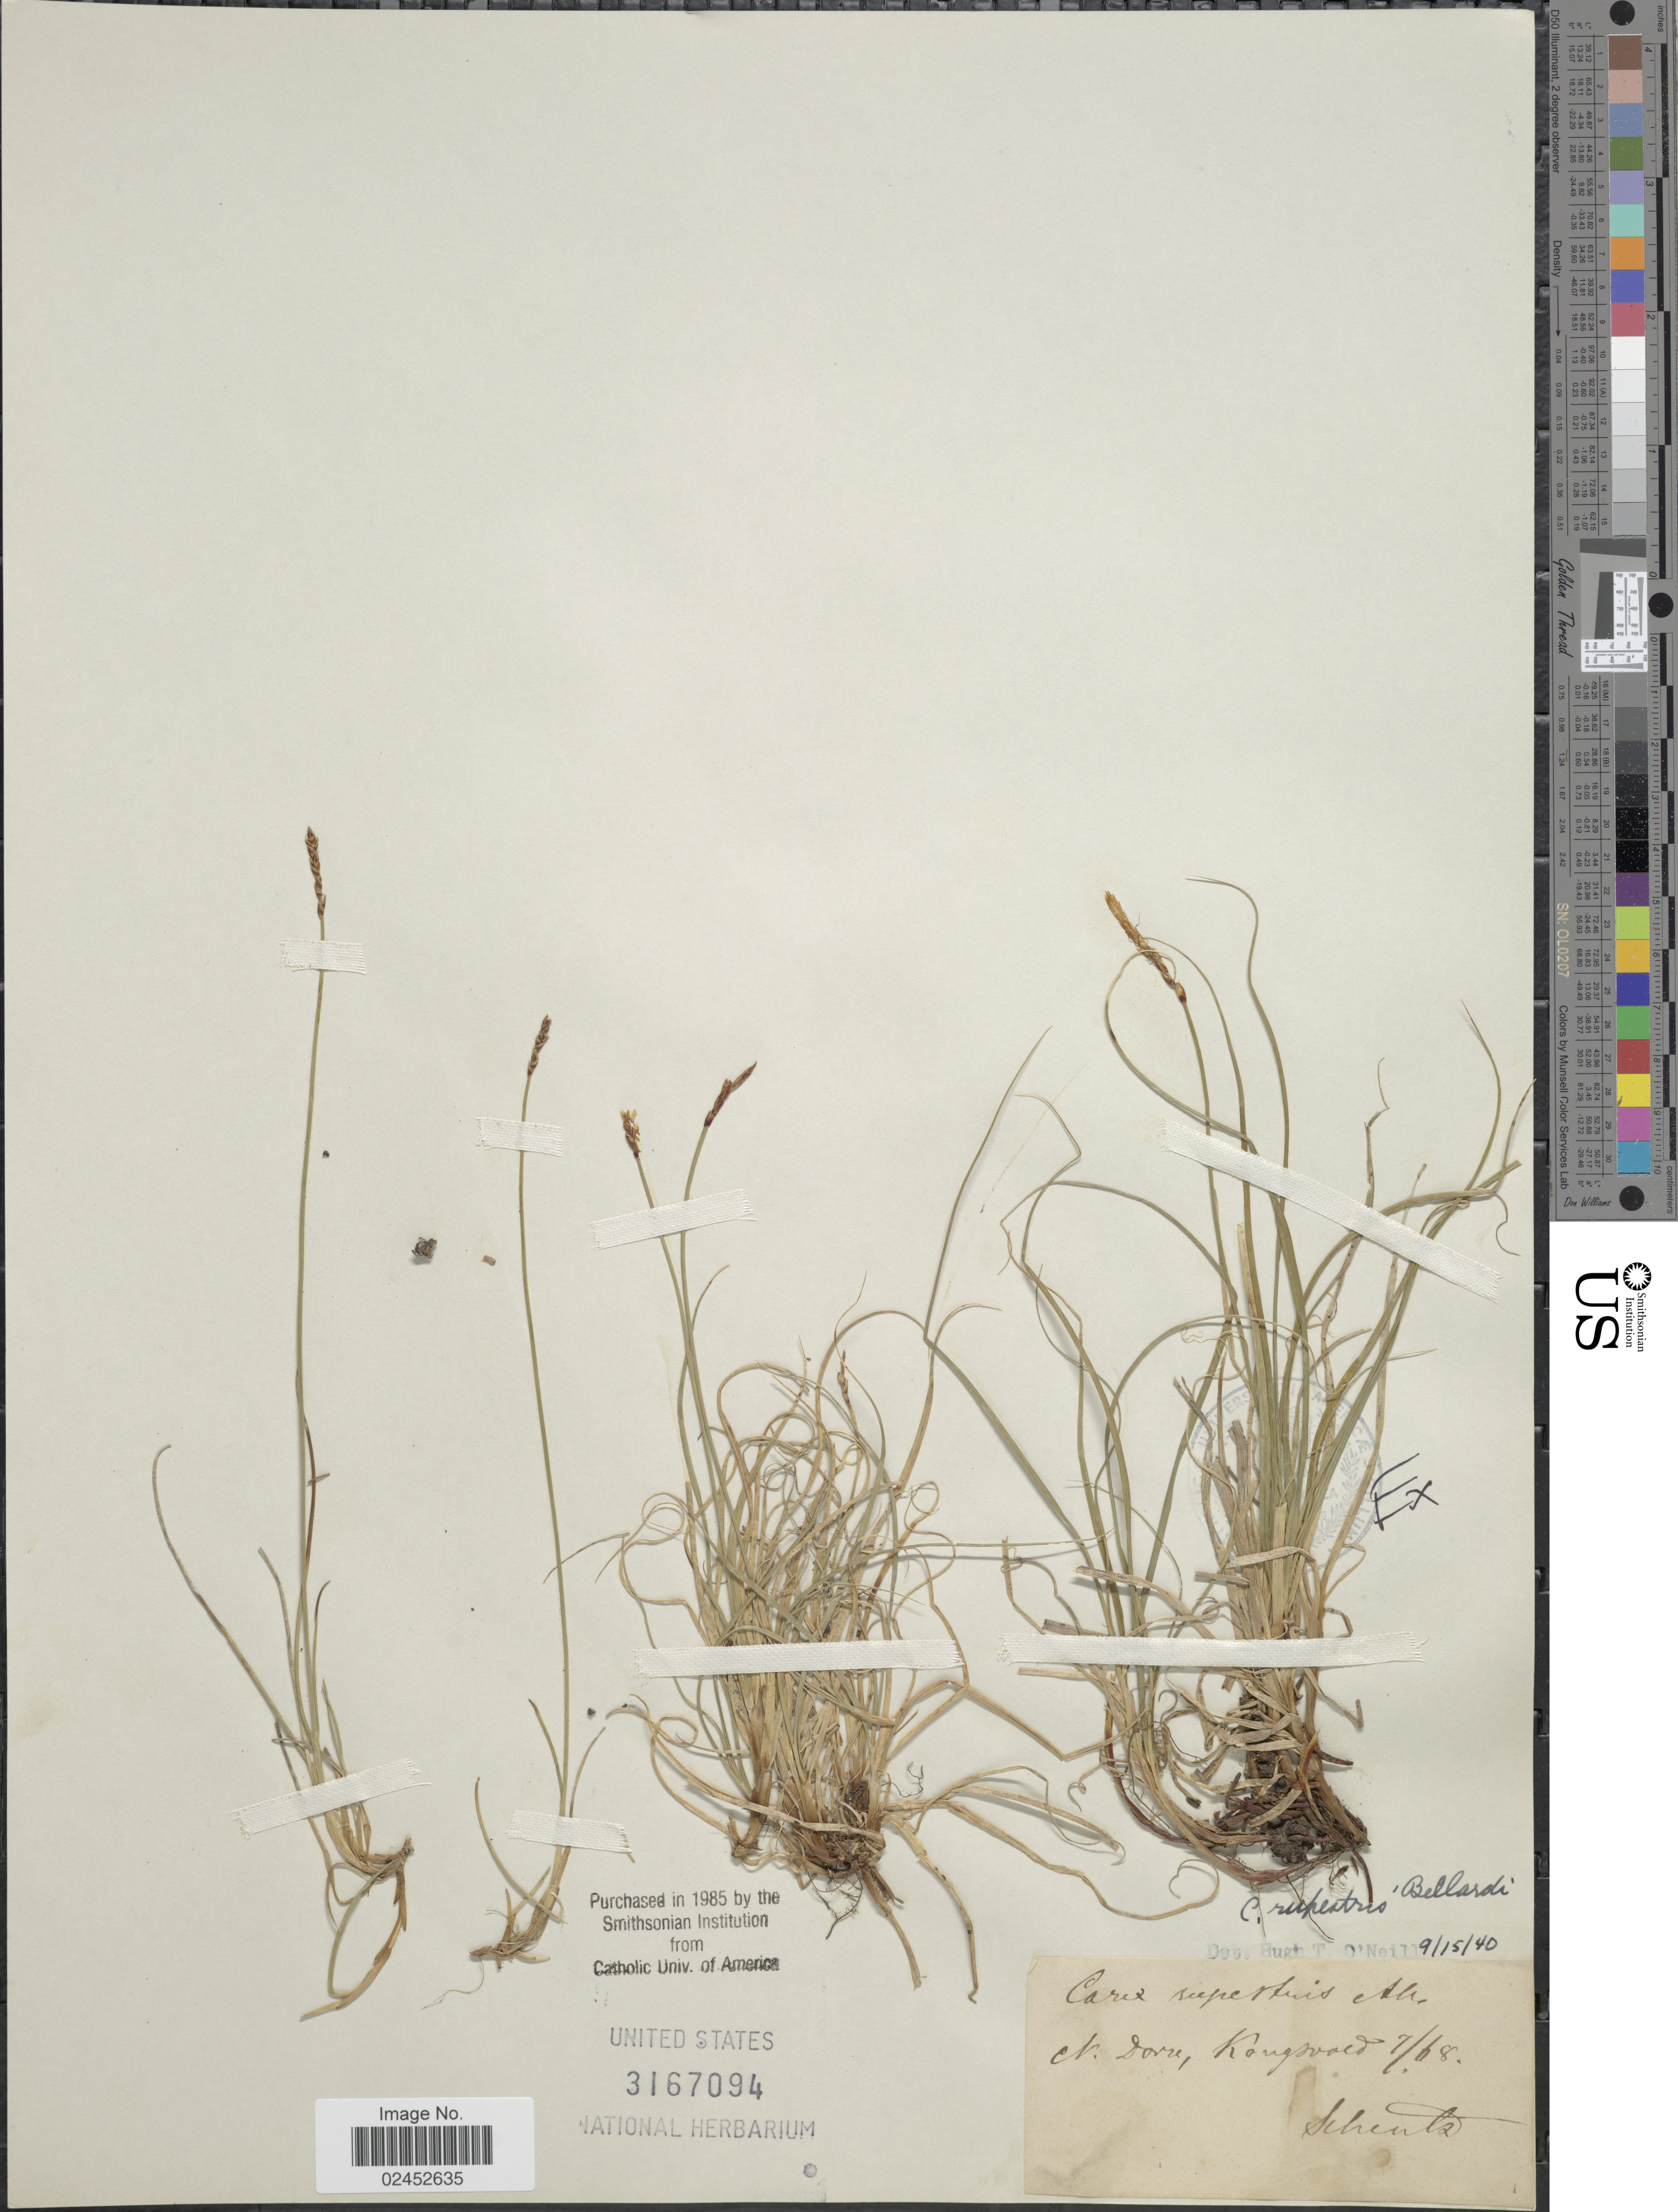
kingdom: Plantae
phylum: Tracheophyta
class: Liliopsida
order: Poales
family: Cyperaceae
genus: Carex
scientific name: Carex rupestris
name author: All.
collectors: Scheutz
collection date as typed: Transcribed d/m/y: /7/68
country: Norway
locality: N. Dovre, Kongsvold.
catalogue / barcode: US 3167094